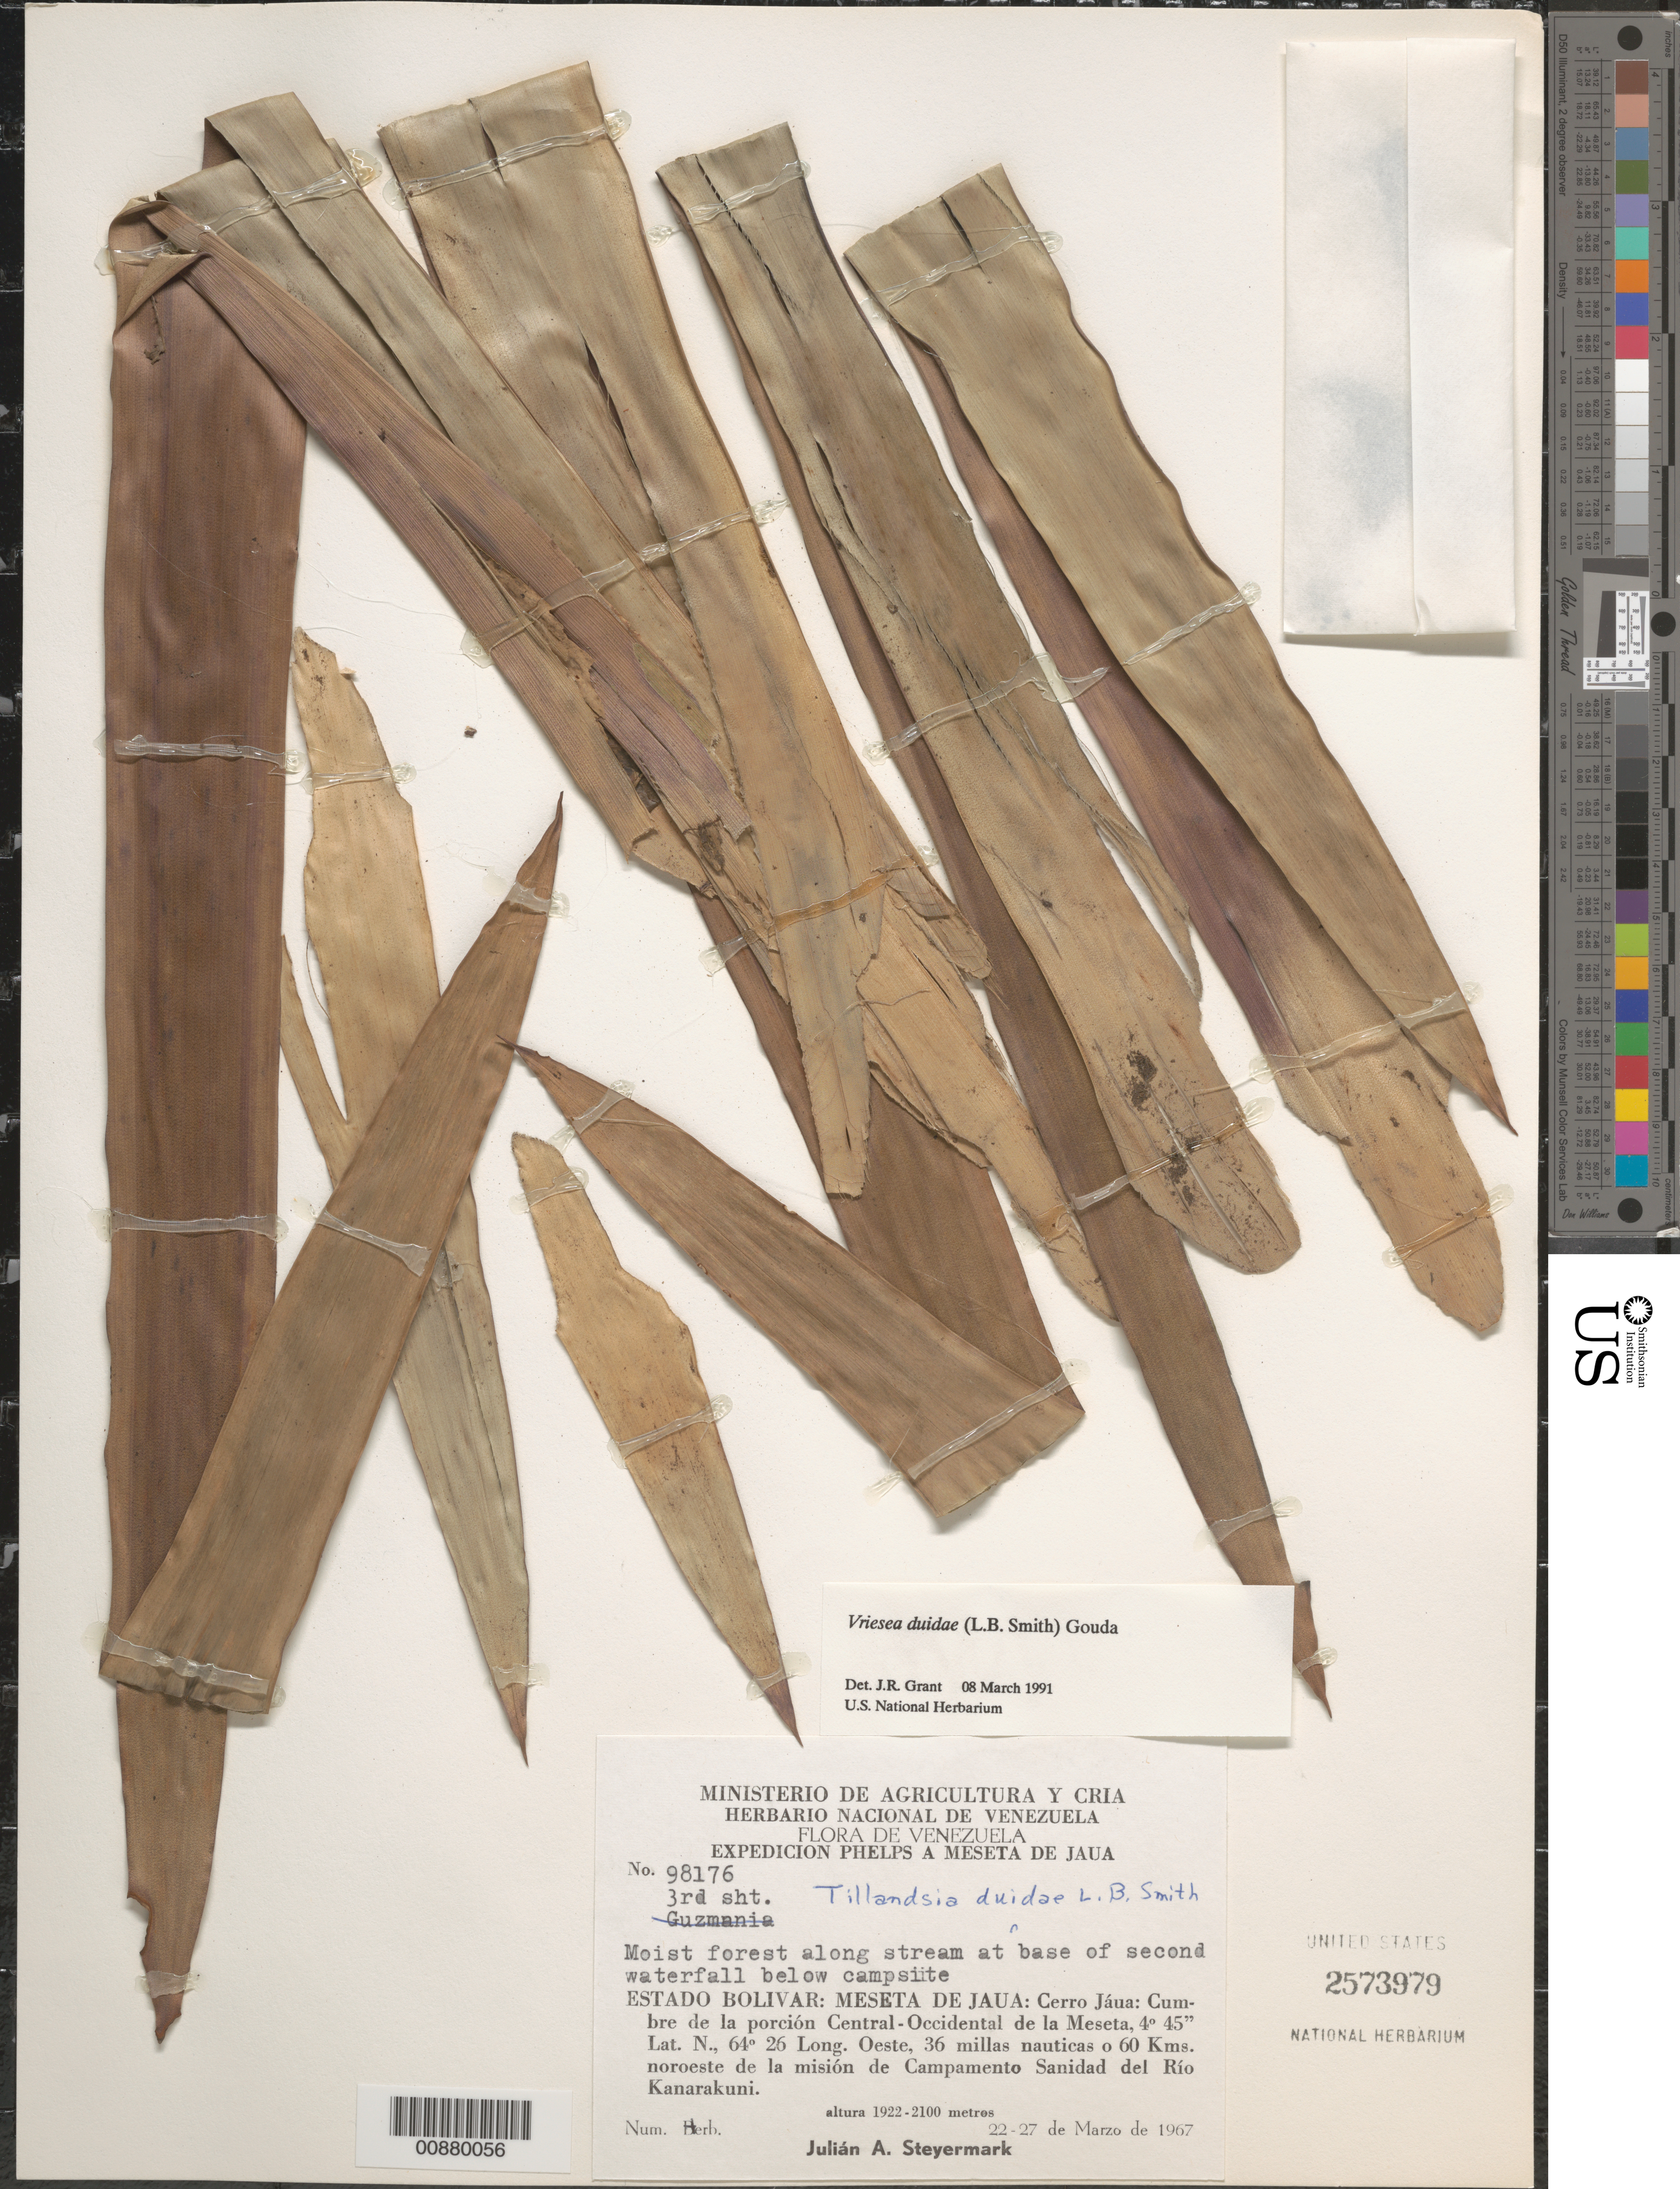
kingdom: Plantae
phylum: Tracheophyta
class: Liliopsida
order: Poales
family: Bromeliaceae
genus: Vriesea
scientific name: Vriesea duidae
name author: (L.B. Sm.) Gouda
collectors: J. Steyermark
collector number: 98176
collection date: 1967-03-22/1967-03-27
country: Venezuela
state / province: Bolivar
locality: Meseta de Jaua: Cerro Jáua: Cumbre de la porción Central-Occidental de la Meseta, 36 millas nauticas 0 60 Kms. noroeste de la misión de Campamento Sanidad del Río Kanarakuni.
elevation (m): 1922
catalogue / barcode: US 2573979